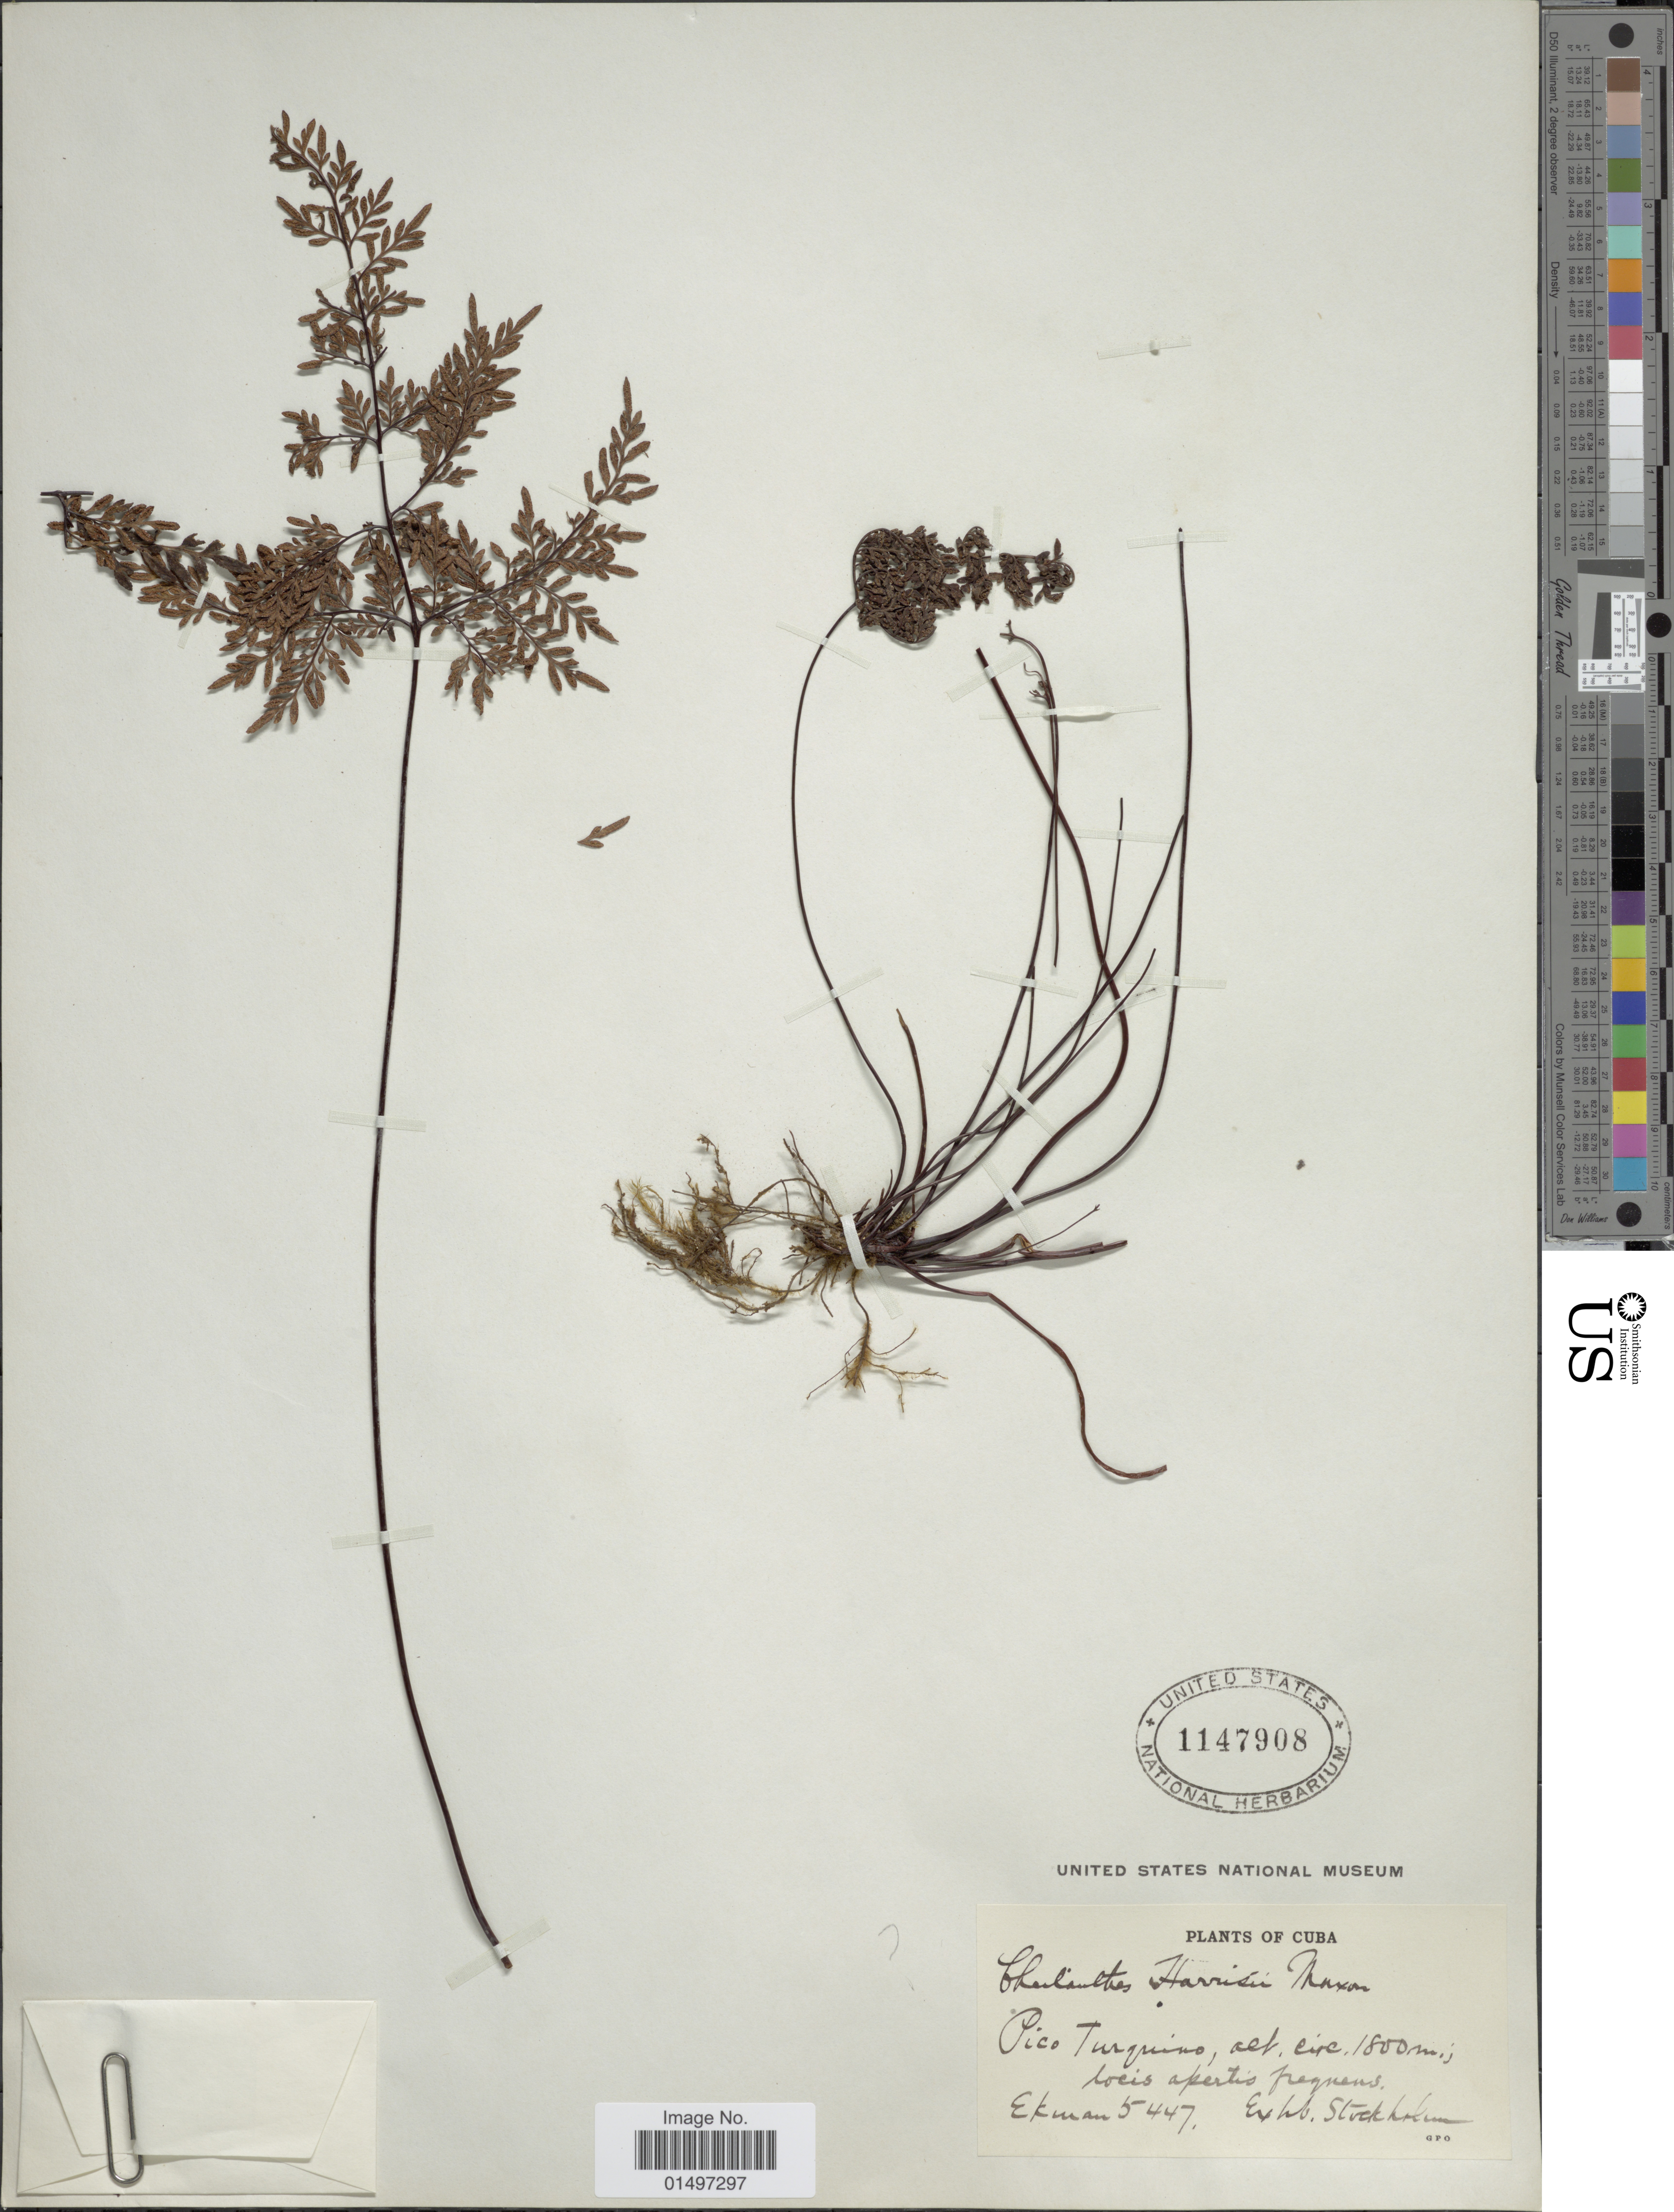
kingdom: Plantae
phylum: Tracheophyta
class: Polypodiopsida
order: Polypodiales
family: Pteridaceae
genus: Gaga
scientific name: Gaga harrisii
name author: (Maxon) Fay W. Li & Windham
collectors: -. Ekman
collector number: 5447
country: Cuba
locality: Pico Turquino.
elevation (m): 1800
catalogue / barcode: US 1147908